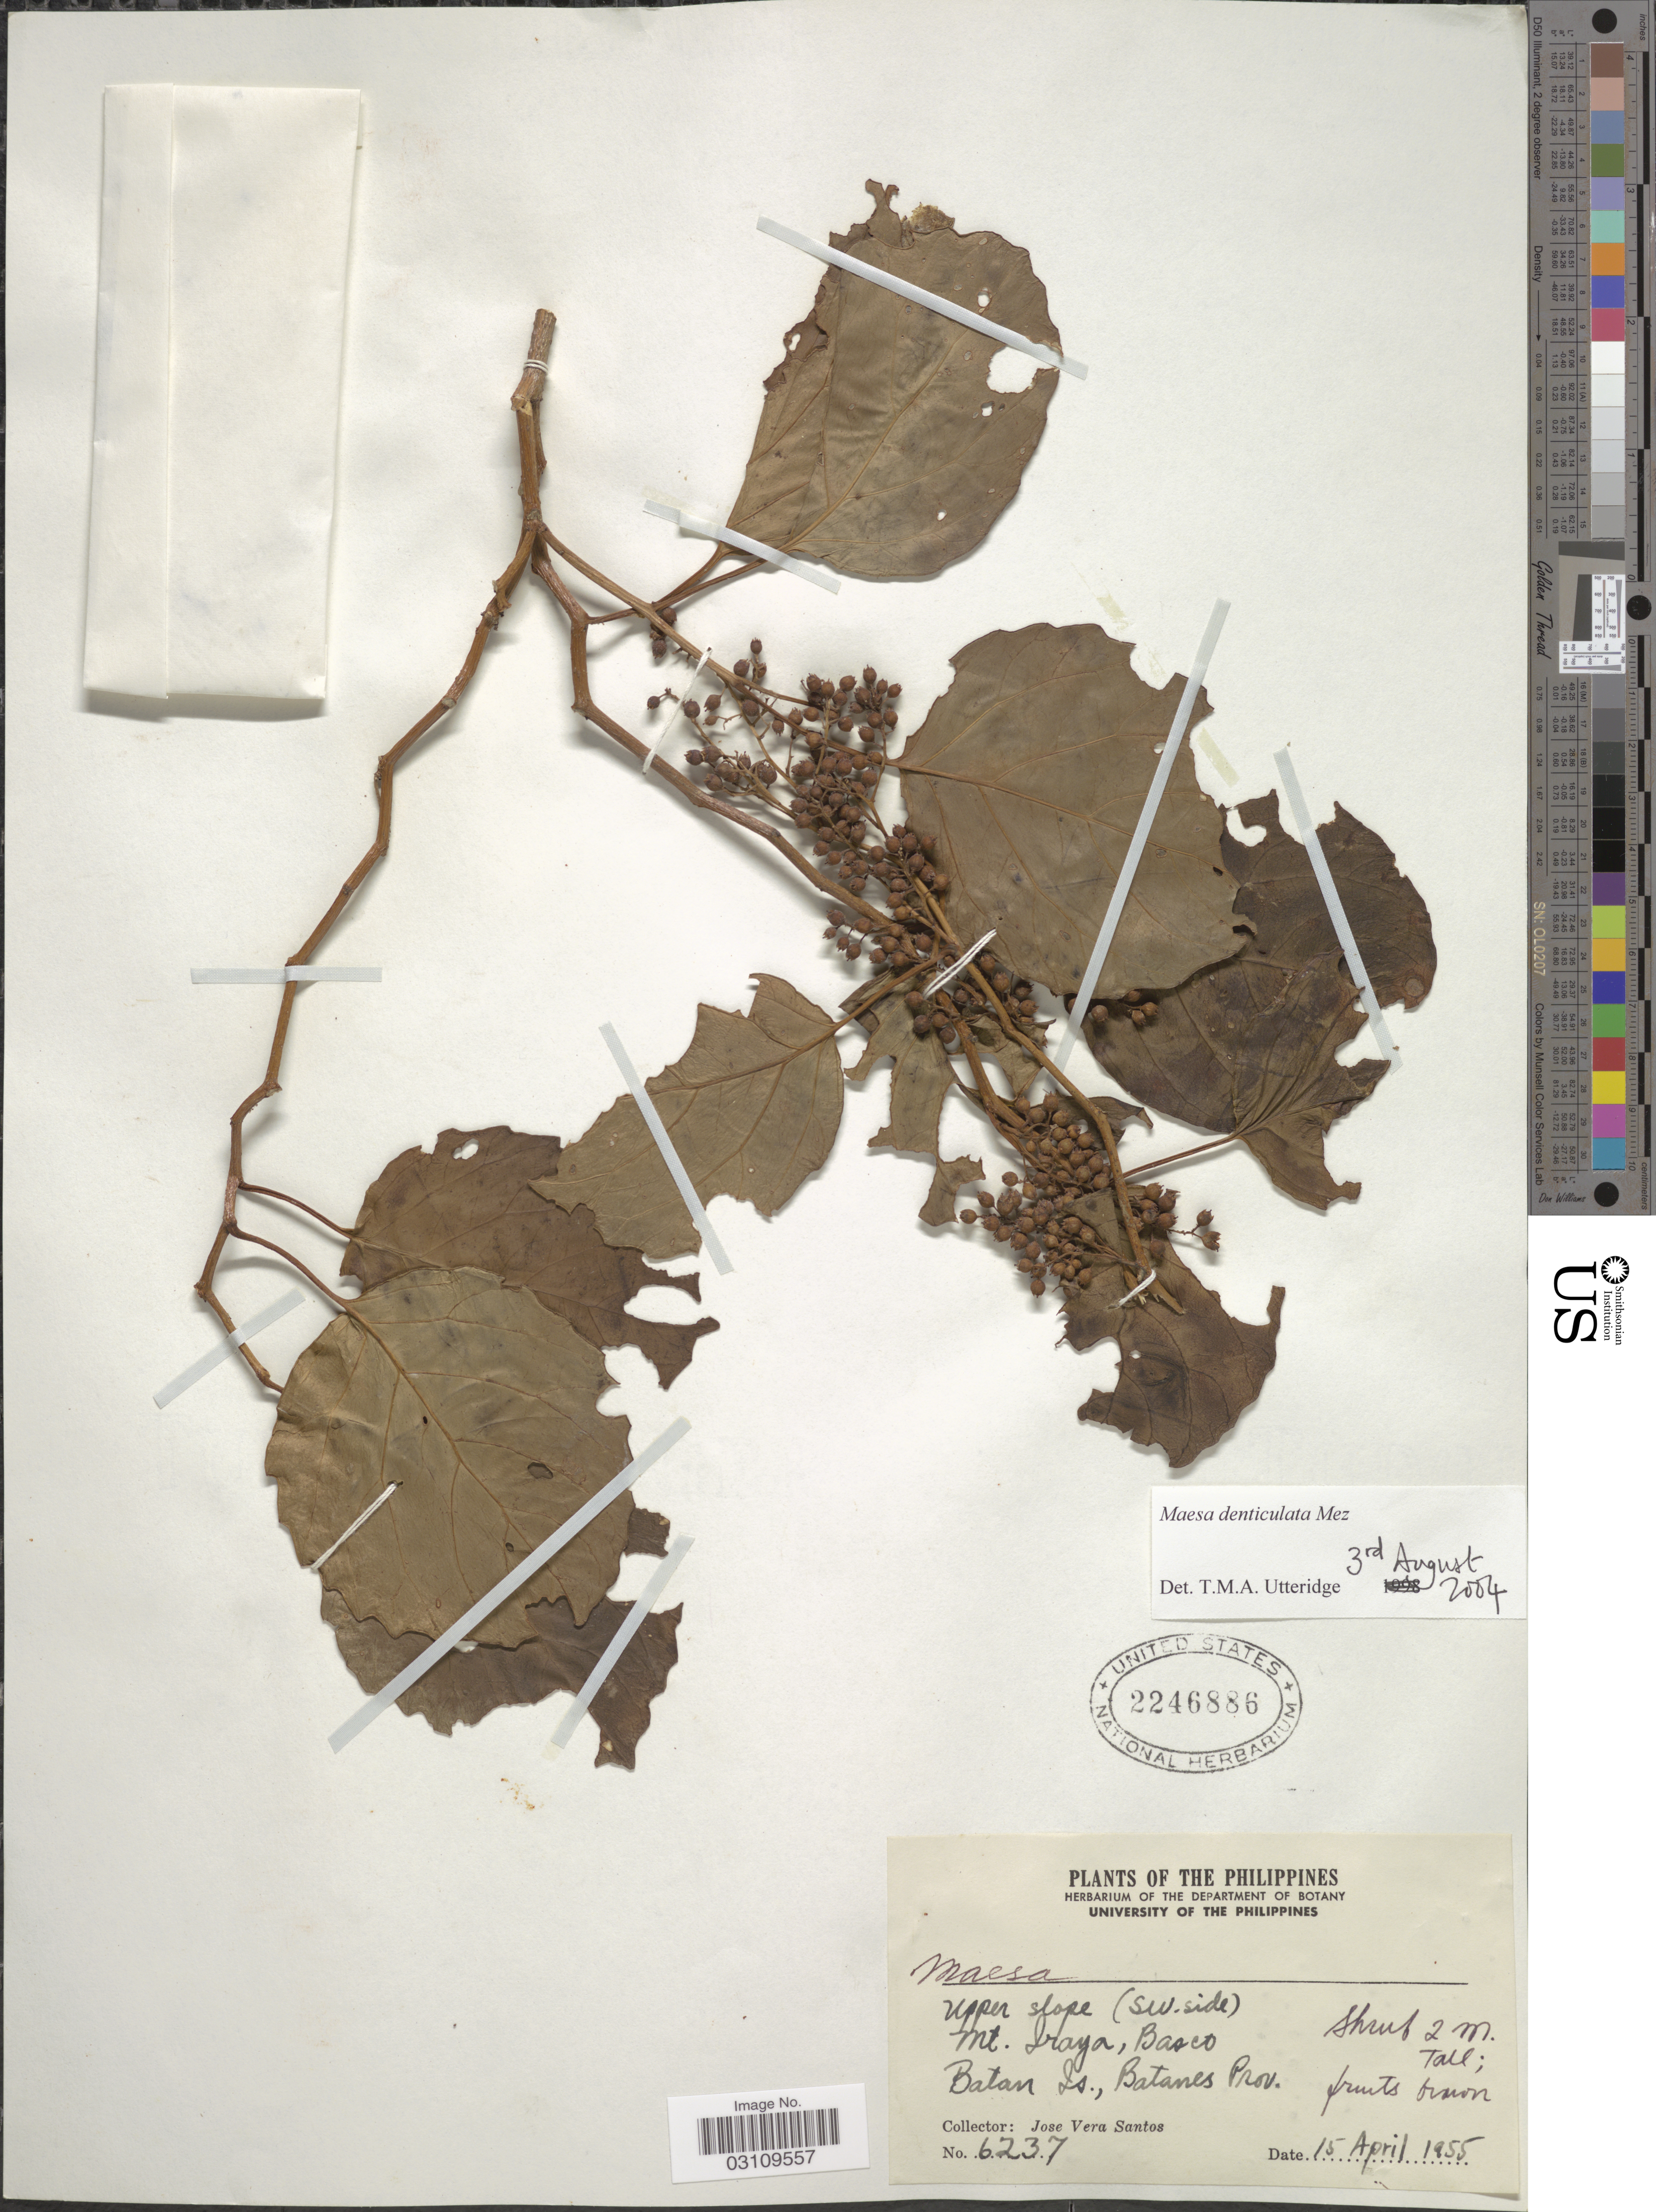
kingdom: Plantae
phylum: Tracheophyta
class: Magnoliopsida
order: Ericales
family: Primulaceae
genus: Maesa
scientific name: Maesa denticulata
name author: Mez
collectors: J. Vera Santos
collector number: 6237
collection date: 1955-04-15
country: Philippines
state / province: Cagayan Valley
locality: Upper slope (SW. side), Mt. Iraya, Basco, Batan Is., Batanes Prov.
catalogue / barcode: US 2246886